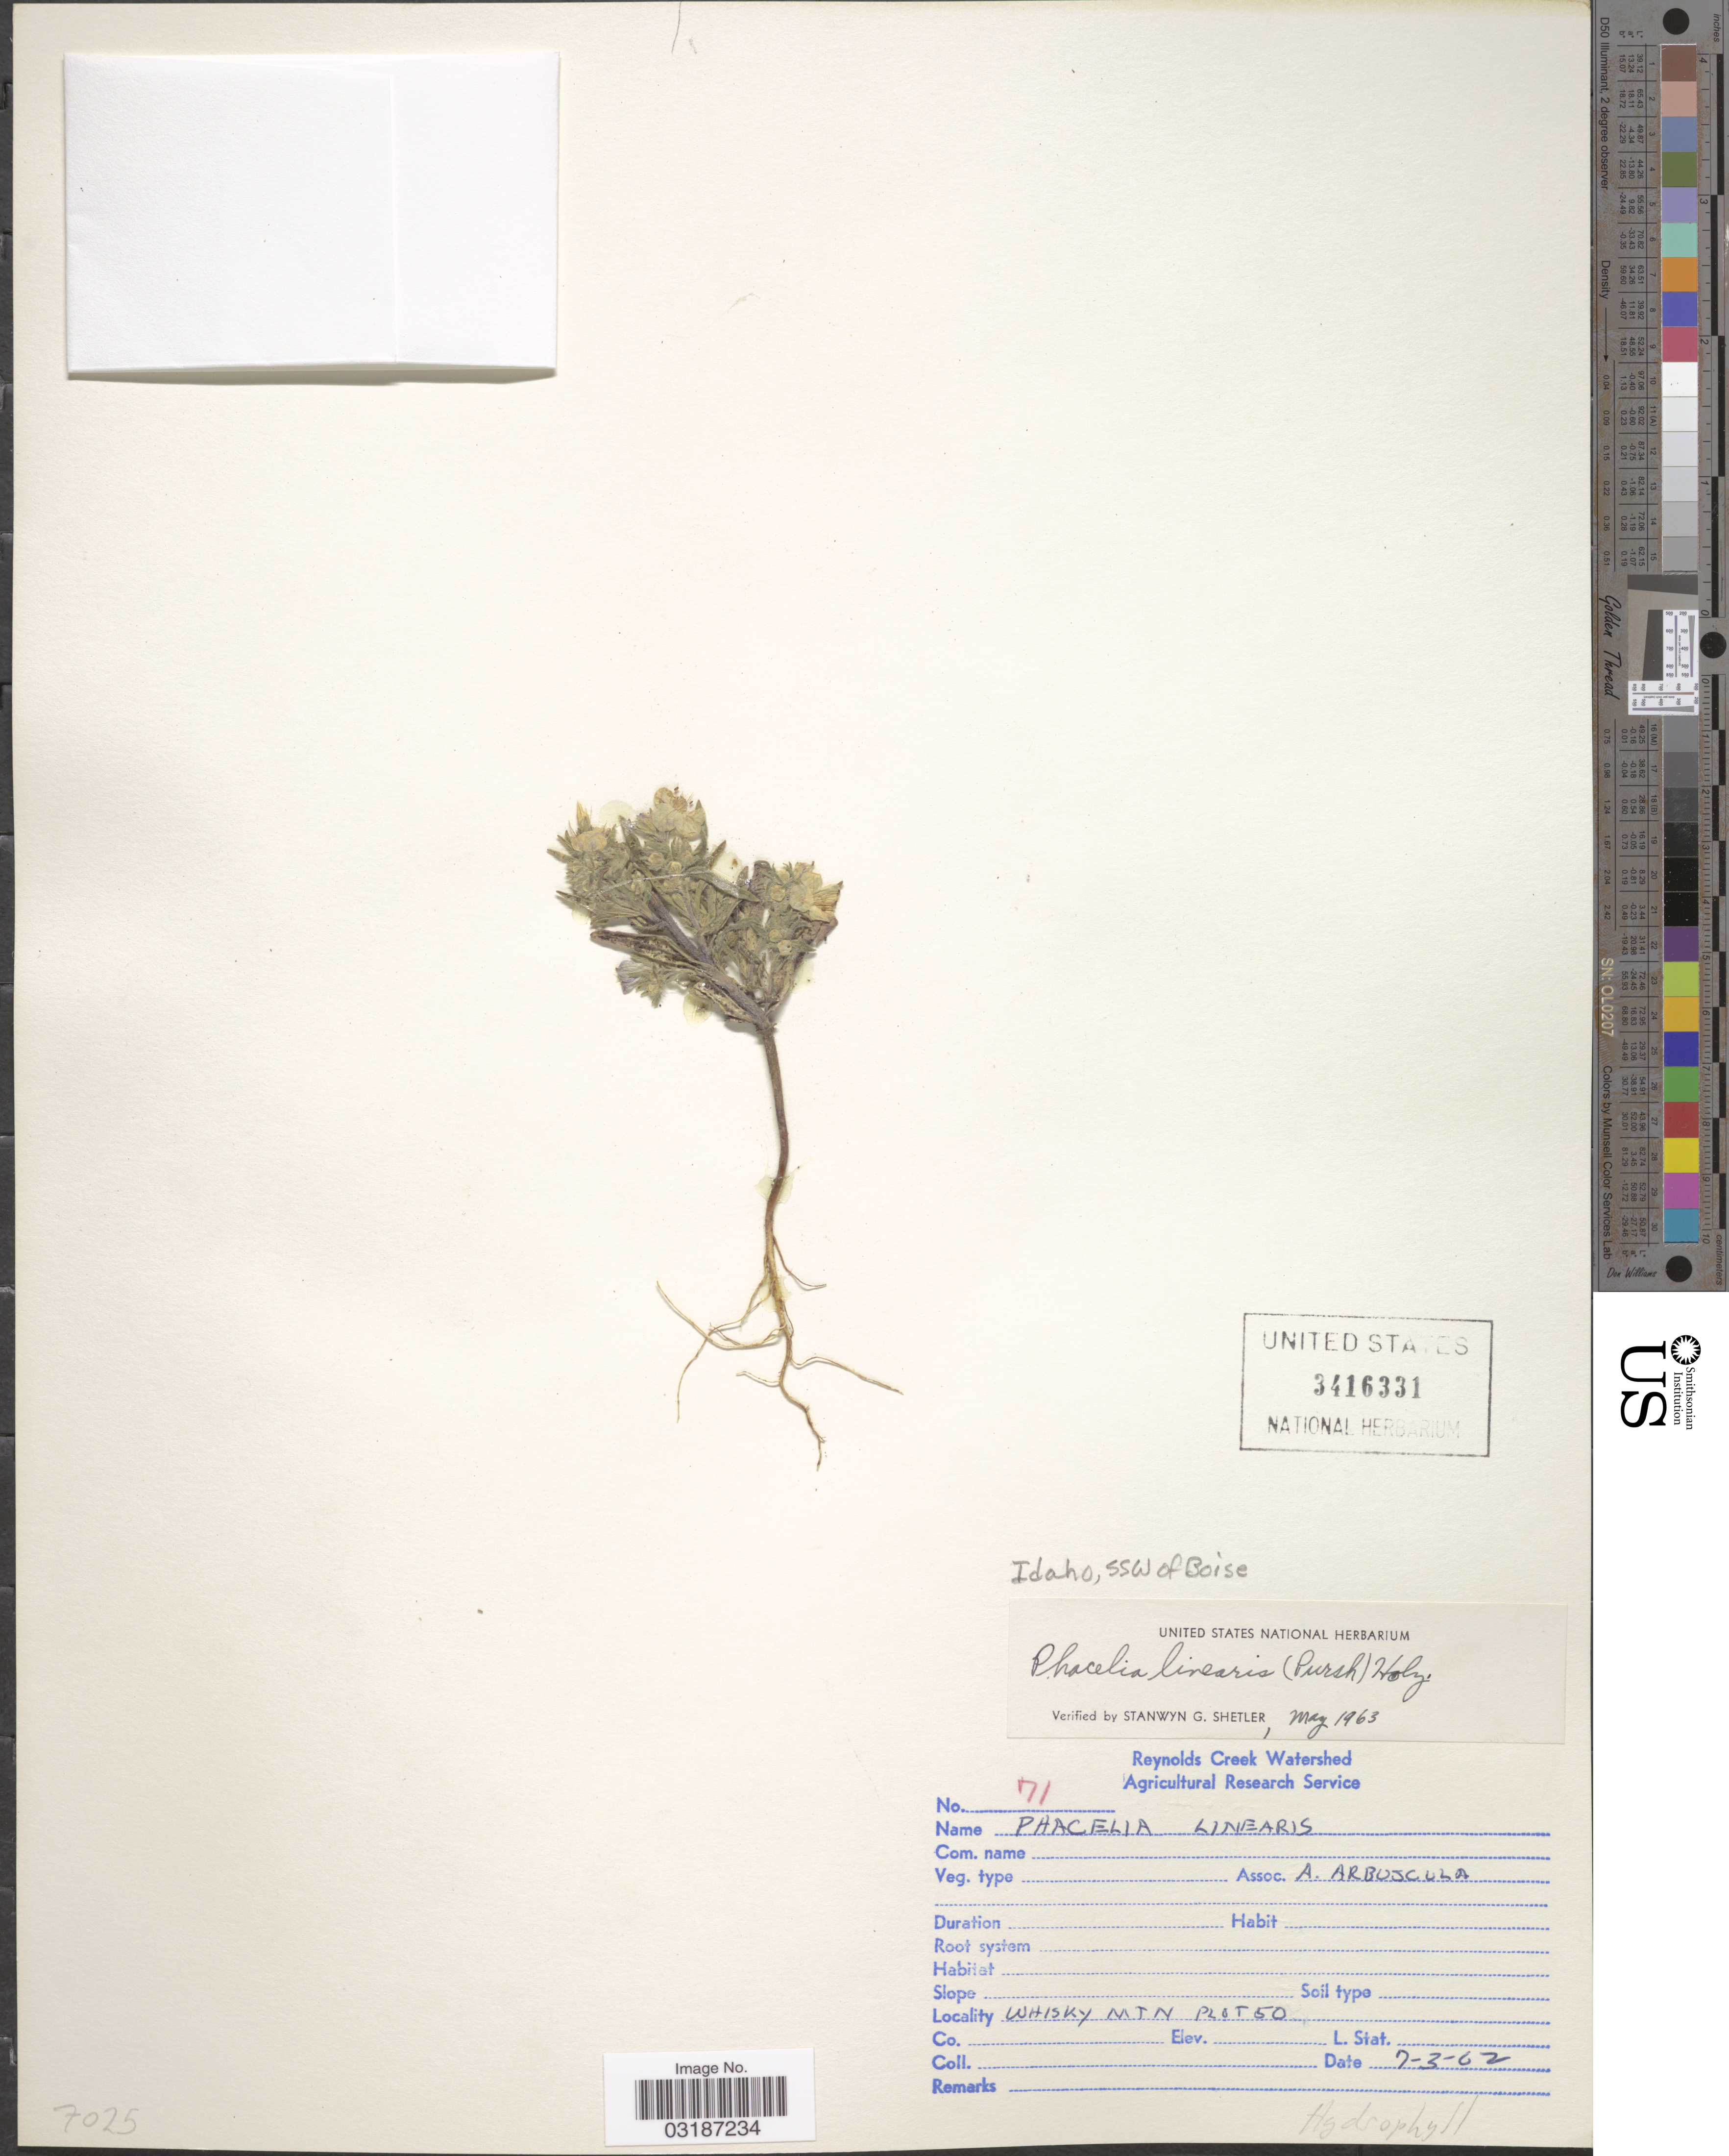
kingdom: Plantae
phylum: Tracheophyta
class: Magnoliopsida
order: Boraginales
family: Hydrophyllaceae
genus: Phacelia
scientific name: Phacelia linearis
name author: (Pursh) Holz.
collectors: -. Reynolds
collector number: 71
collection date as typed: Transcribed d/m/y: 3/7/62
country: United States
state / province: Idaho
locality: SSW of Boise. Whisky Mtn Plot 50.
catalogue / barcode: US 3416331